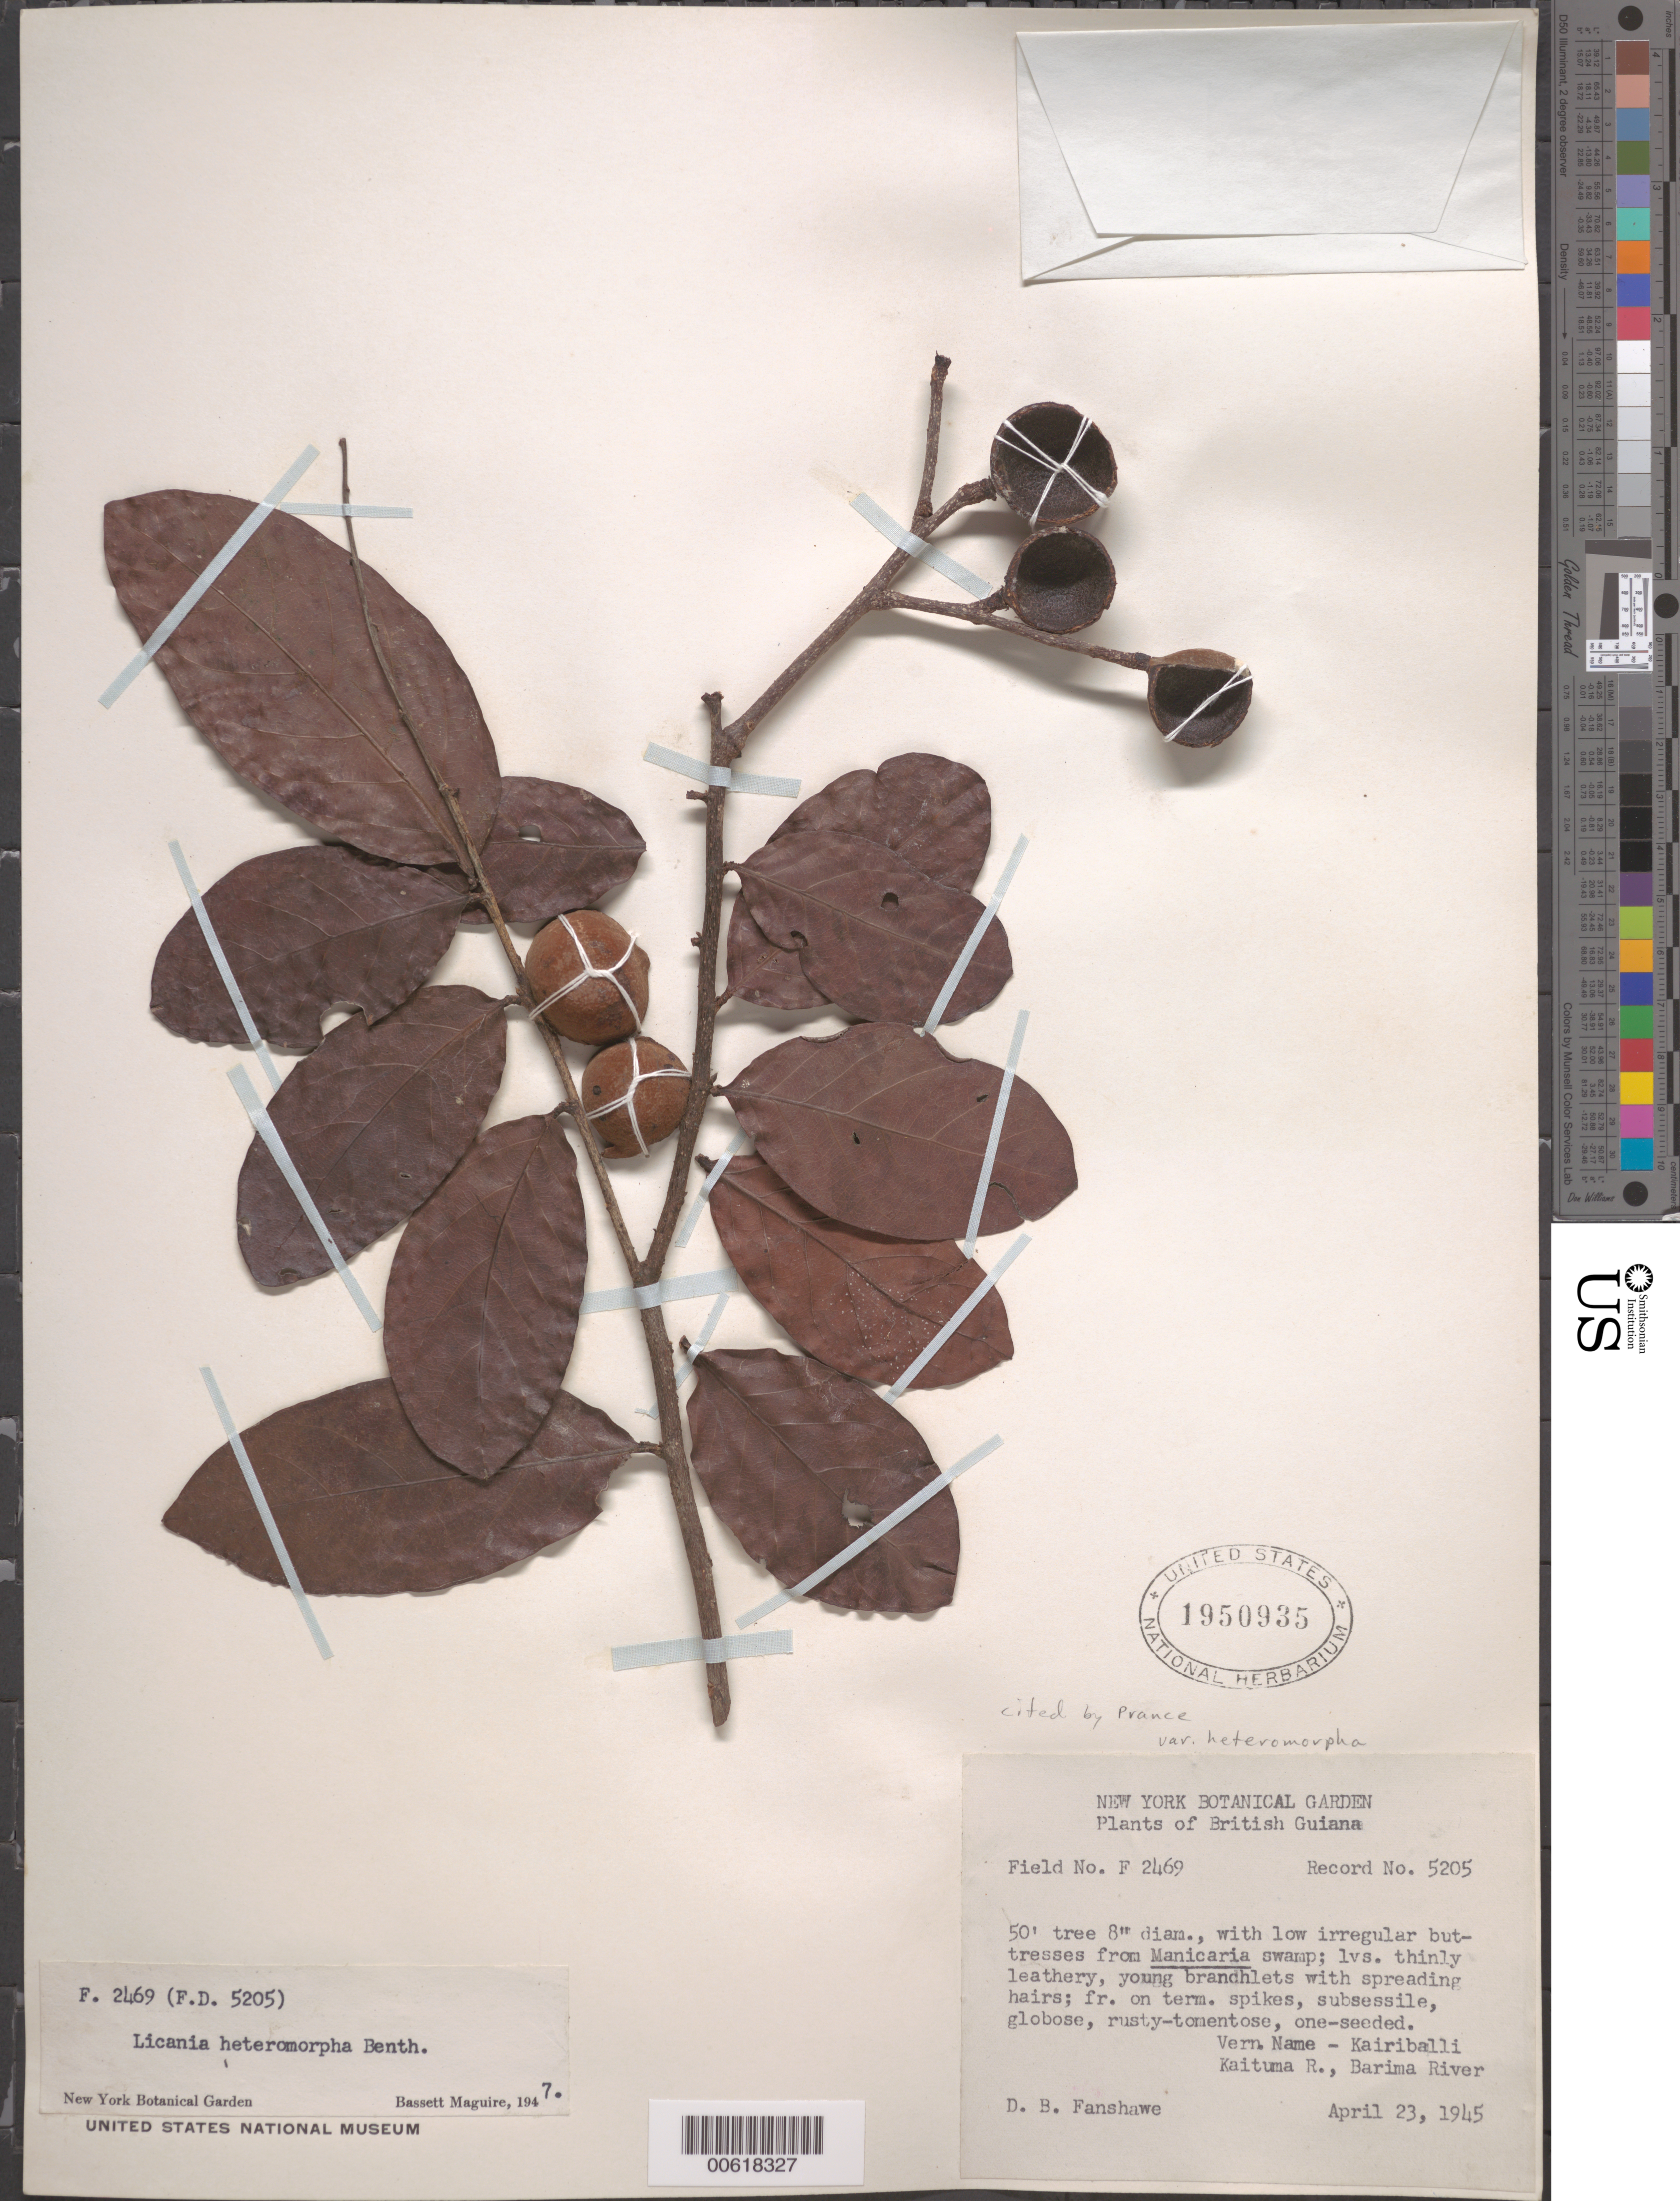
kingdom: Plantae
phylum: Tracheophyta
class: Magnoliopsida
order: Malpighiales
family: Chrysobalanaceae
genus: Hymenopus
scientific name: Hymenopus heteromorphus var. heteromorphus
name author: (Benth.) Sothers & Prance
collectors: D. B. Fanshawe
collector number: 5205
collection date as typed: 23-Apr-45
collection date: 1945-04-23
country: Guyana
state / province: Barima-Waini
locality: Barima R., Kaituma R.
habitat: Manicaria swamp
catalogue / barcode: US 1950935